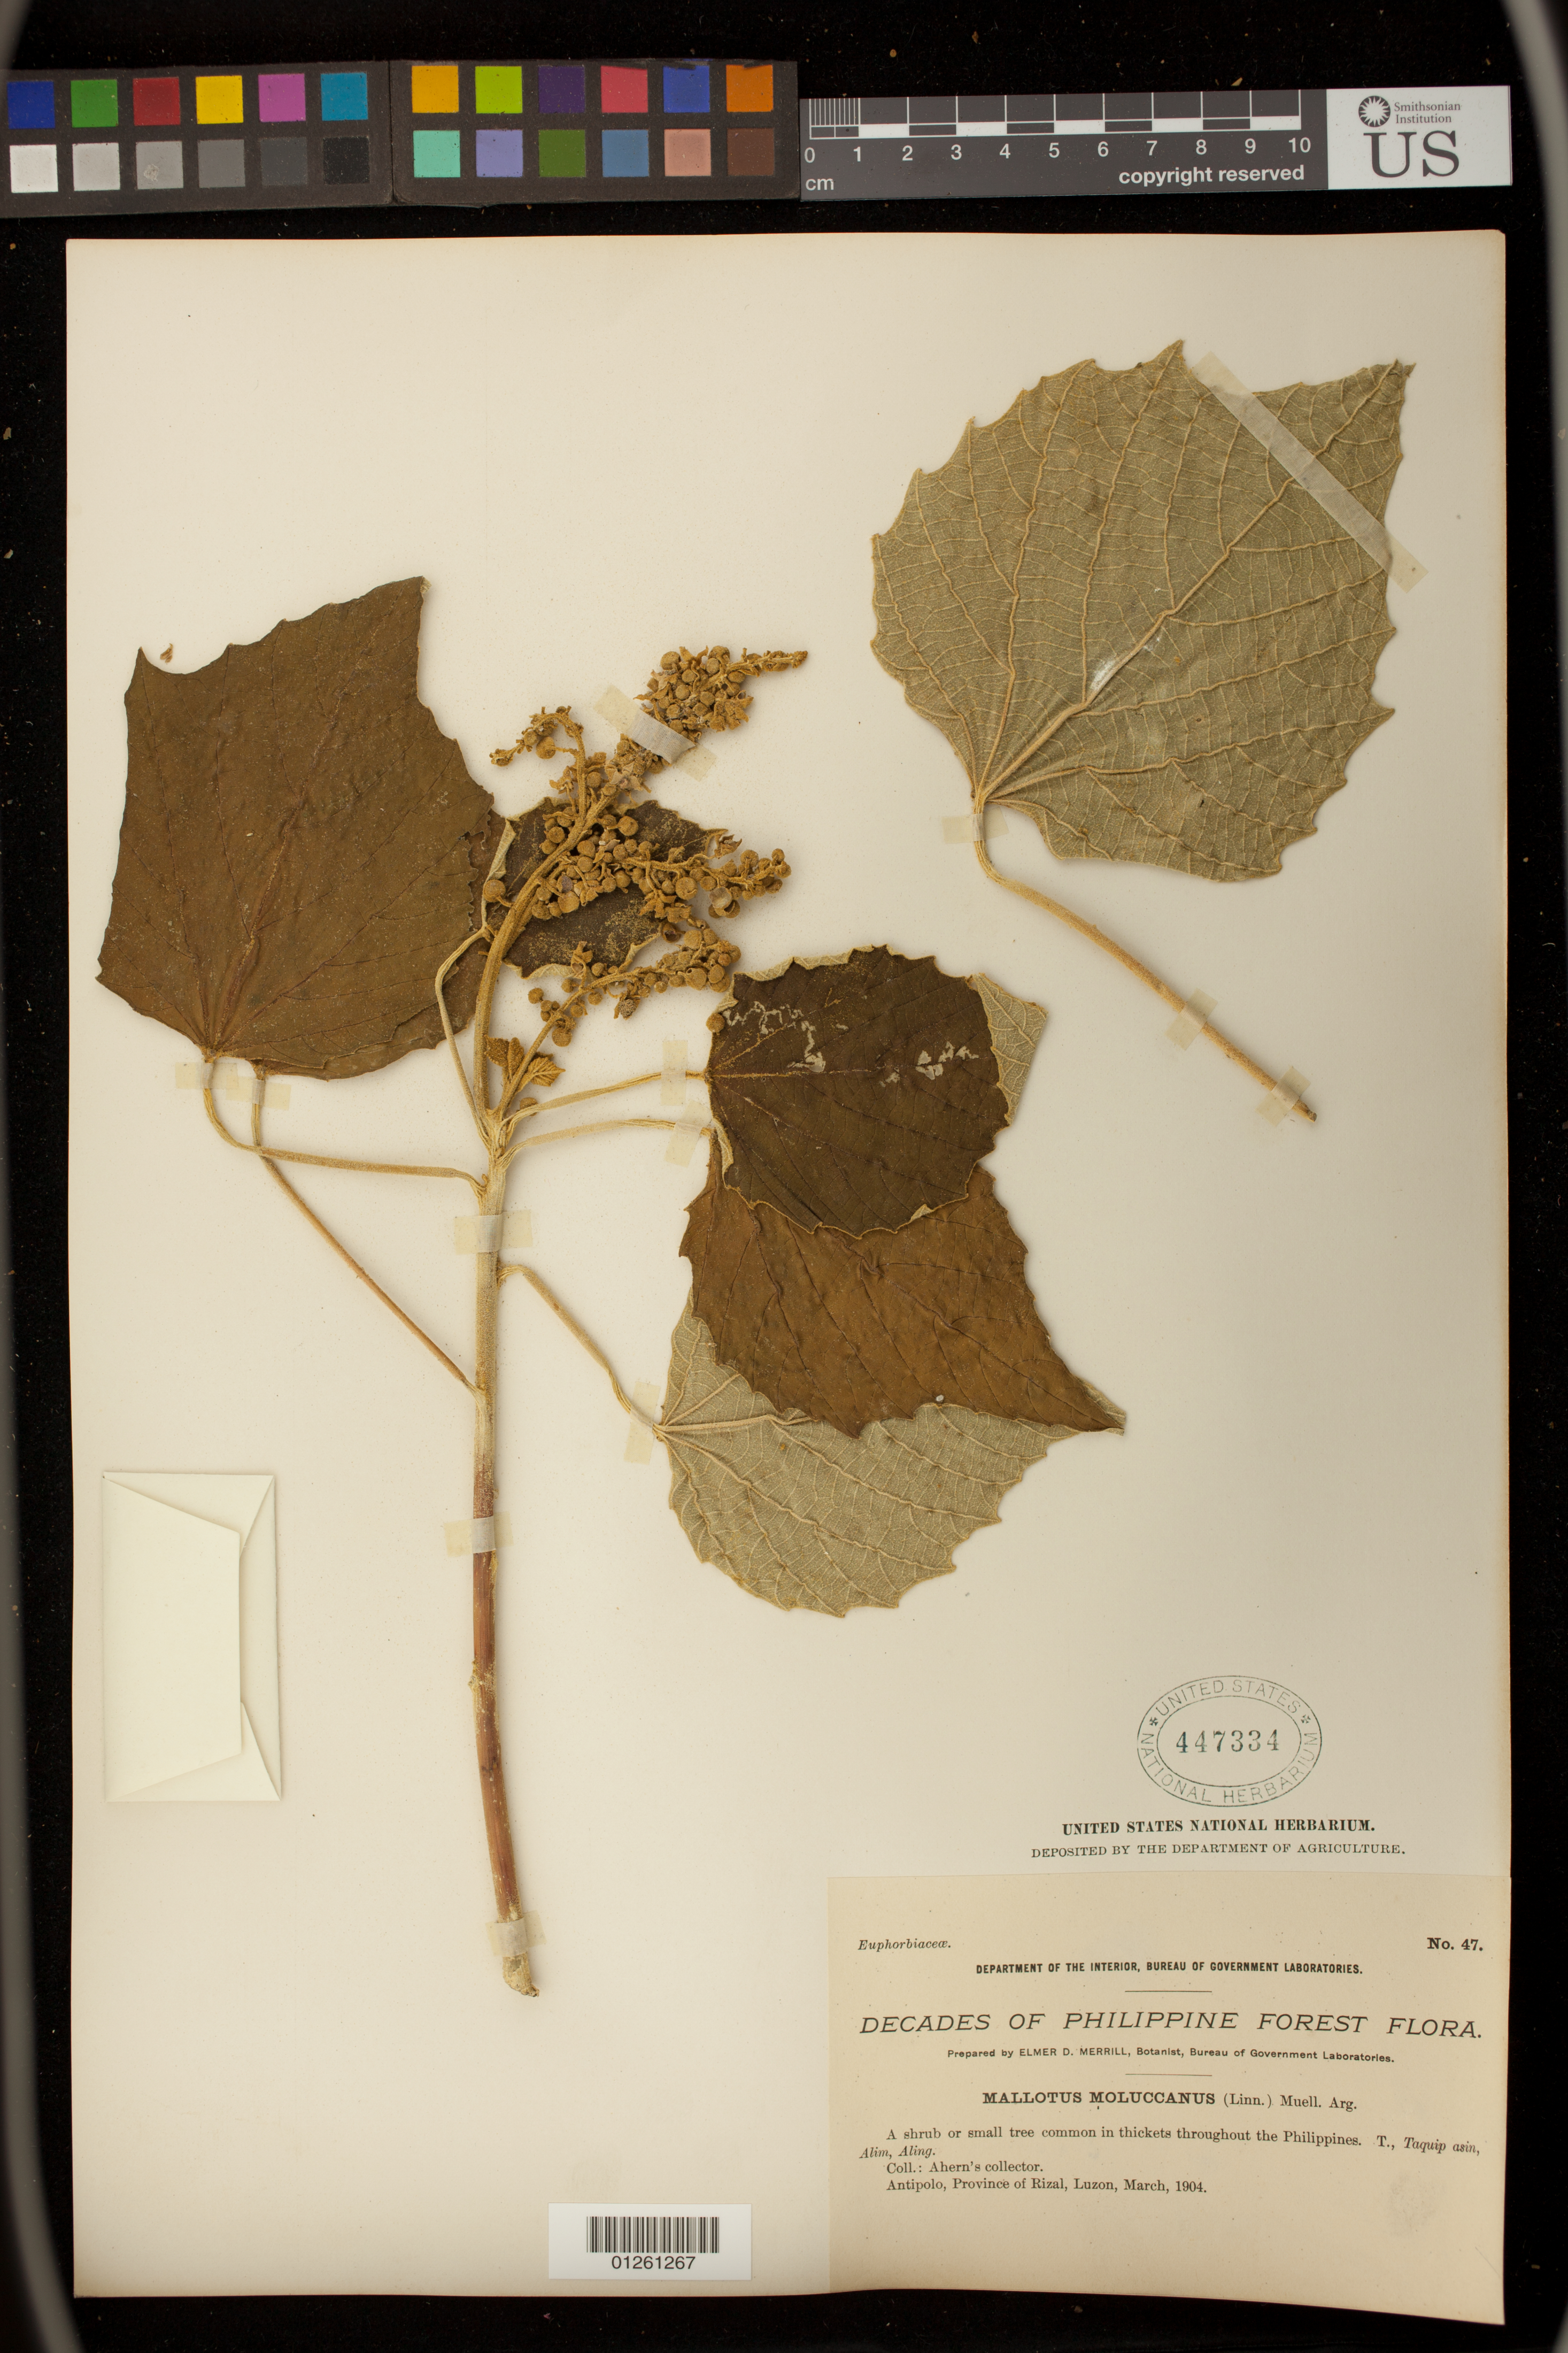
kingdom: Plantae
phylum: Tracheophyta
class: Magnoliopsida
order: Malpighiales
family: Euphorbiaceae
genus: Melanolepis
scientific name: Melanolepis multiglandulosa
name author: (Reinw. ex Blume) Rchb. f. & Zoll.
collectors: Ahern's collector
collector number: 47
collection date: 1904-03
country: Philippines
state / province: Calabarzon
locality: Antipolo, Province of Rizal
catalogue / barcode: US 447334